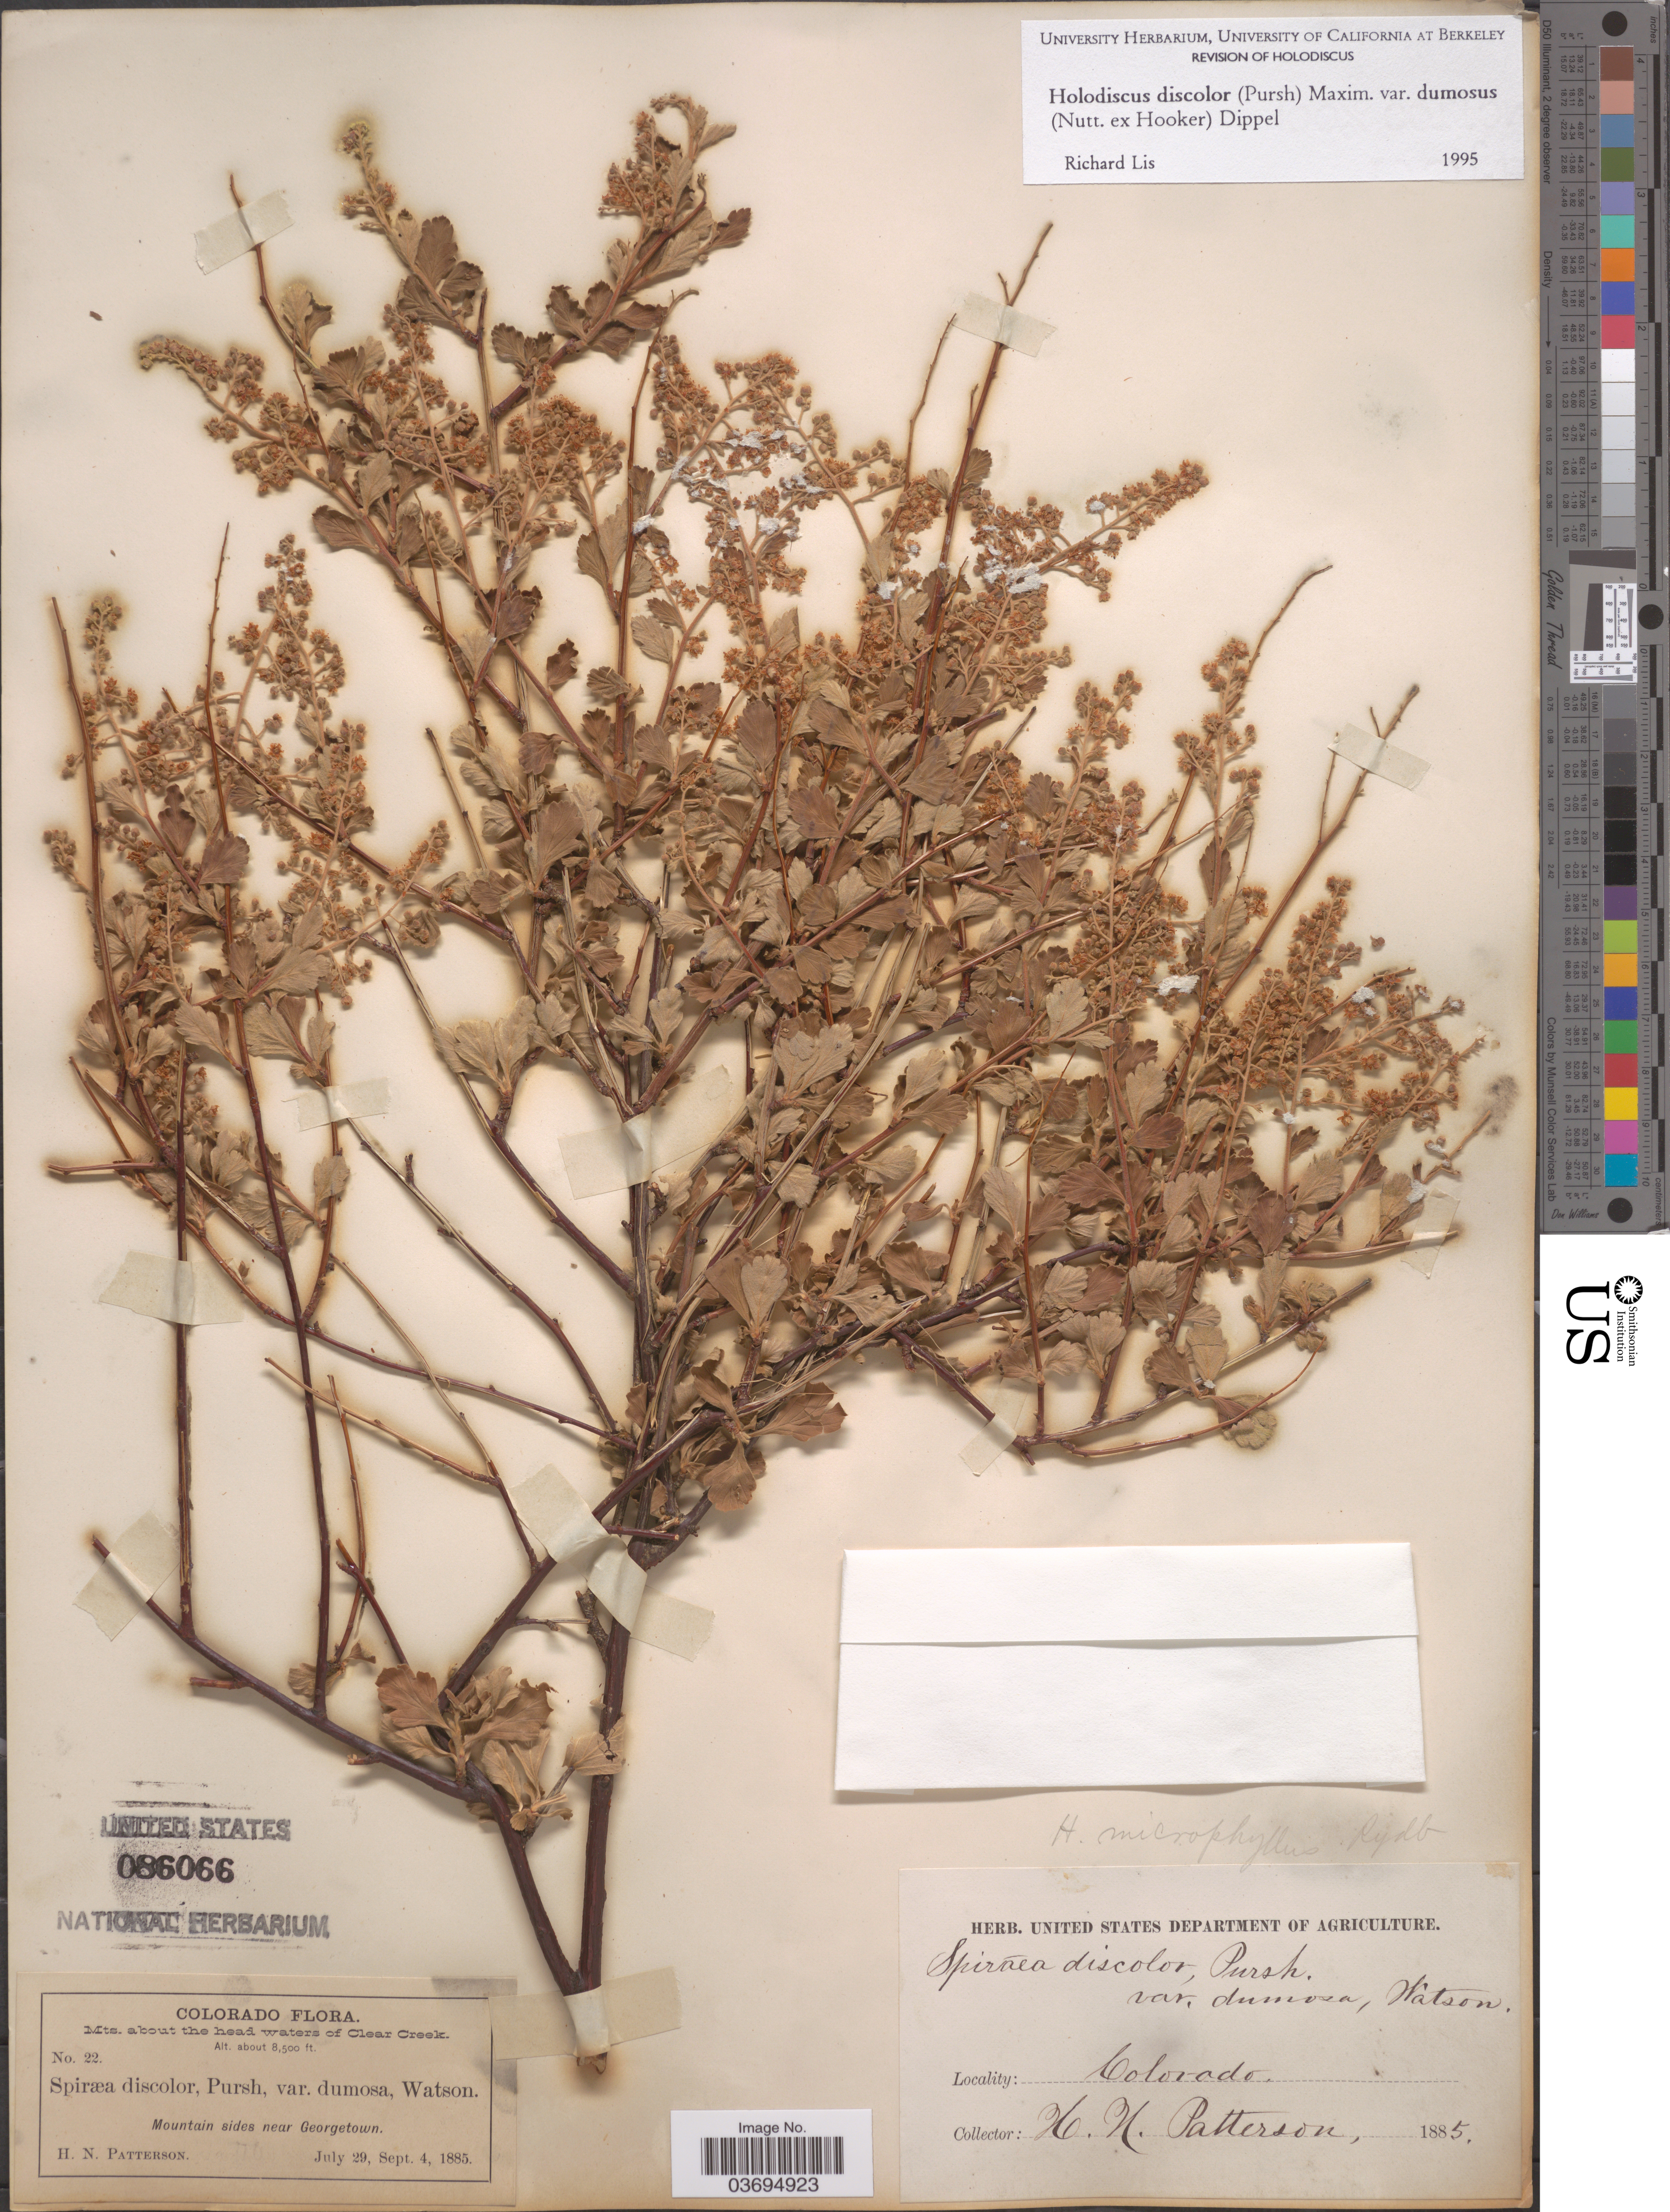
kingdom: Plantae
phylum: Tracheophyta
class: Magnoliopsida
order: Rosales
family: Rosaceae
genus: Holodiscus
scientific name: Holodiscus discolor var. dumosus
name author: Maxim. ex J.M. Coult.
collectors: H. N. Patterson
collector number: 22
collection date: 1885-07-29/1885-09-04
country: United States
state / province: Colorado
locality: Mts. about the head waters of Clear Creek. Mountain sides near Georgetown.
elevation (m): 2591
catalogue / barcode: US 86066